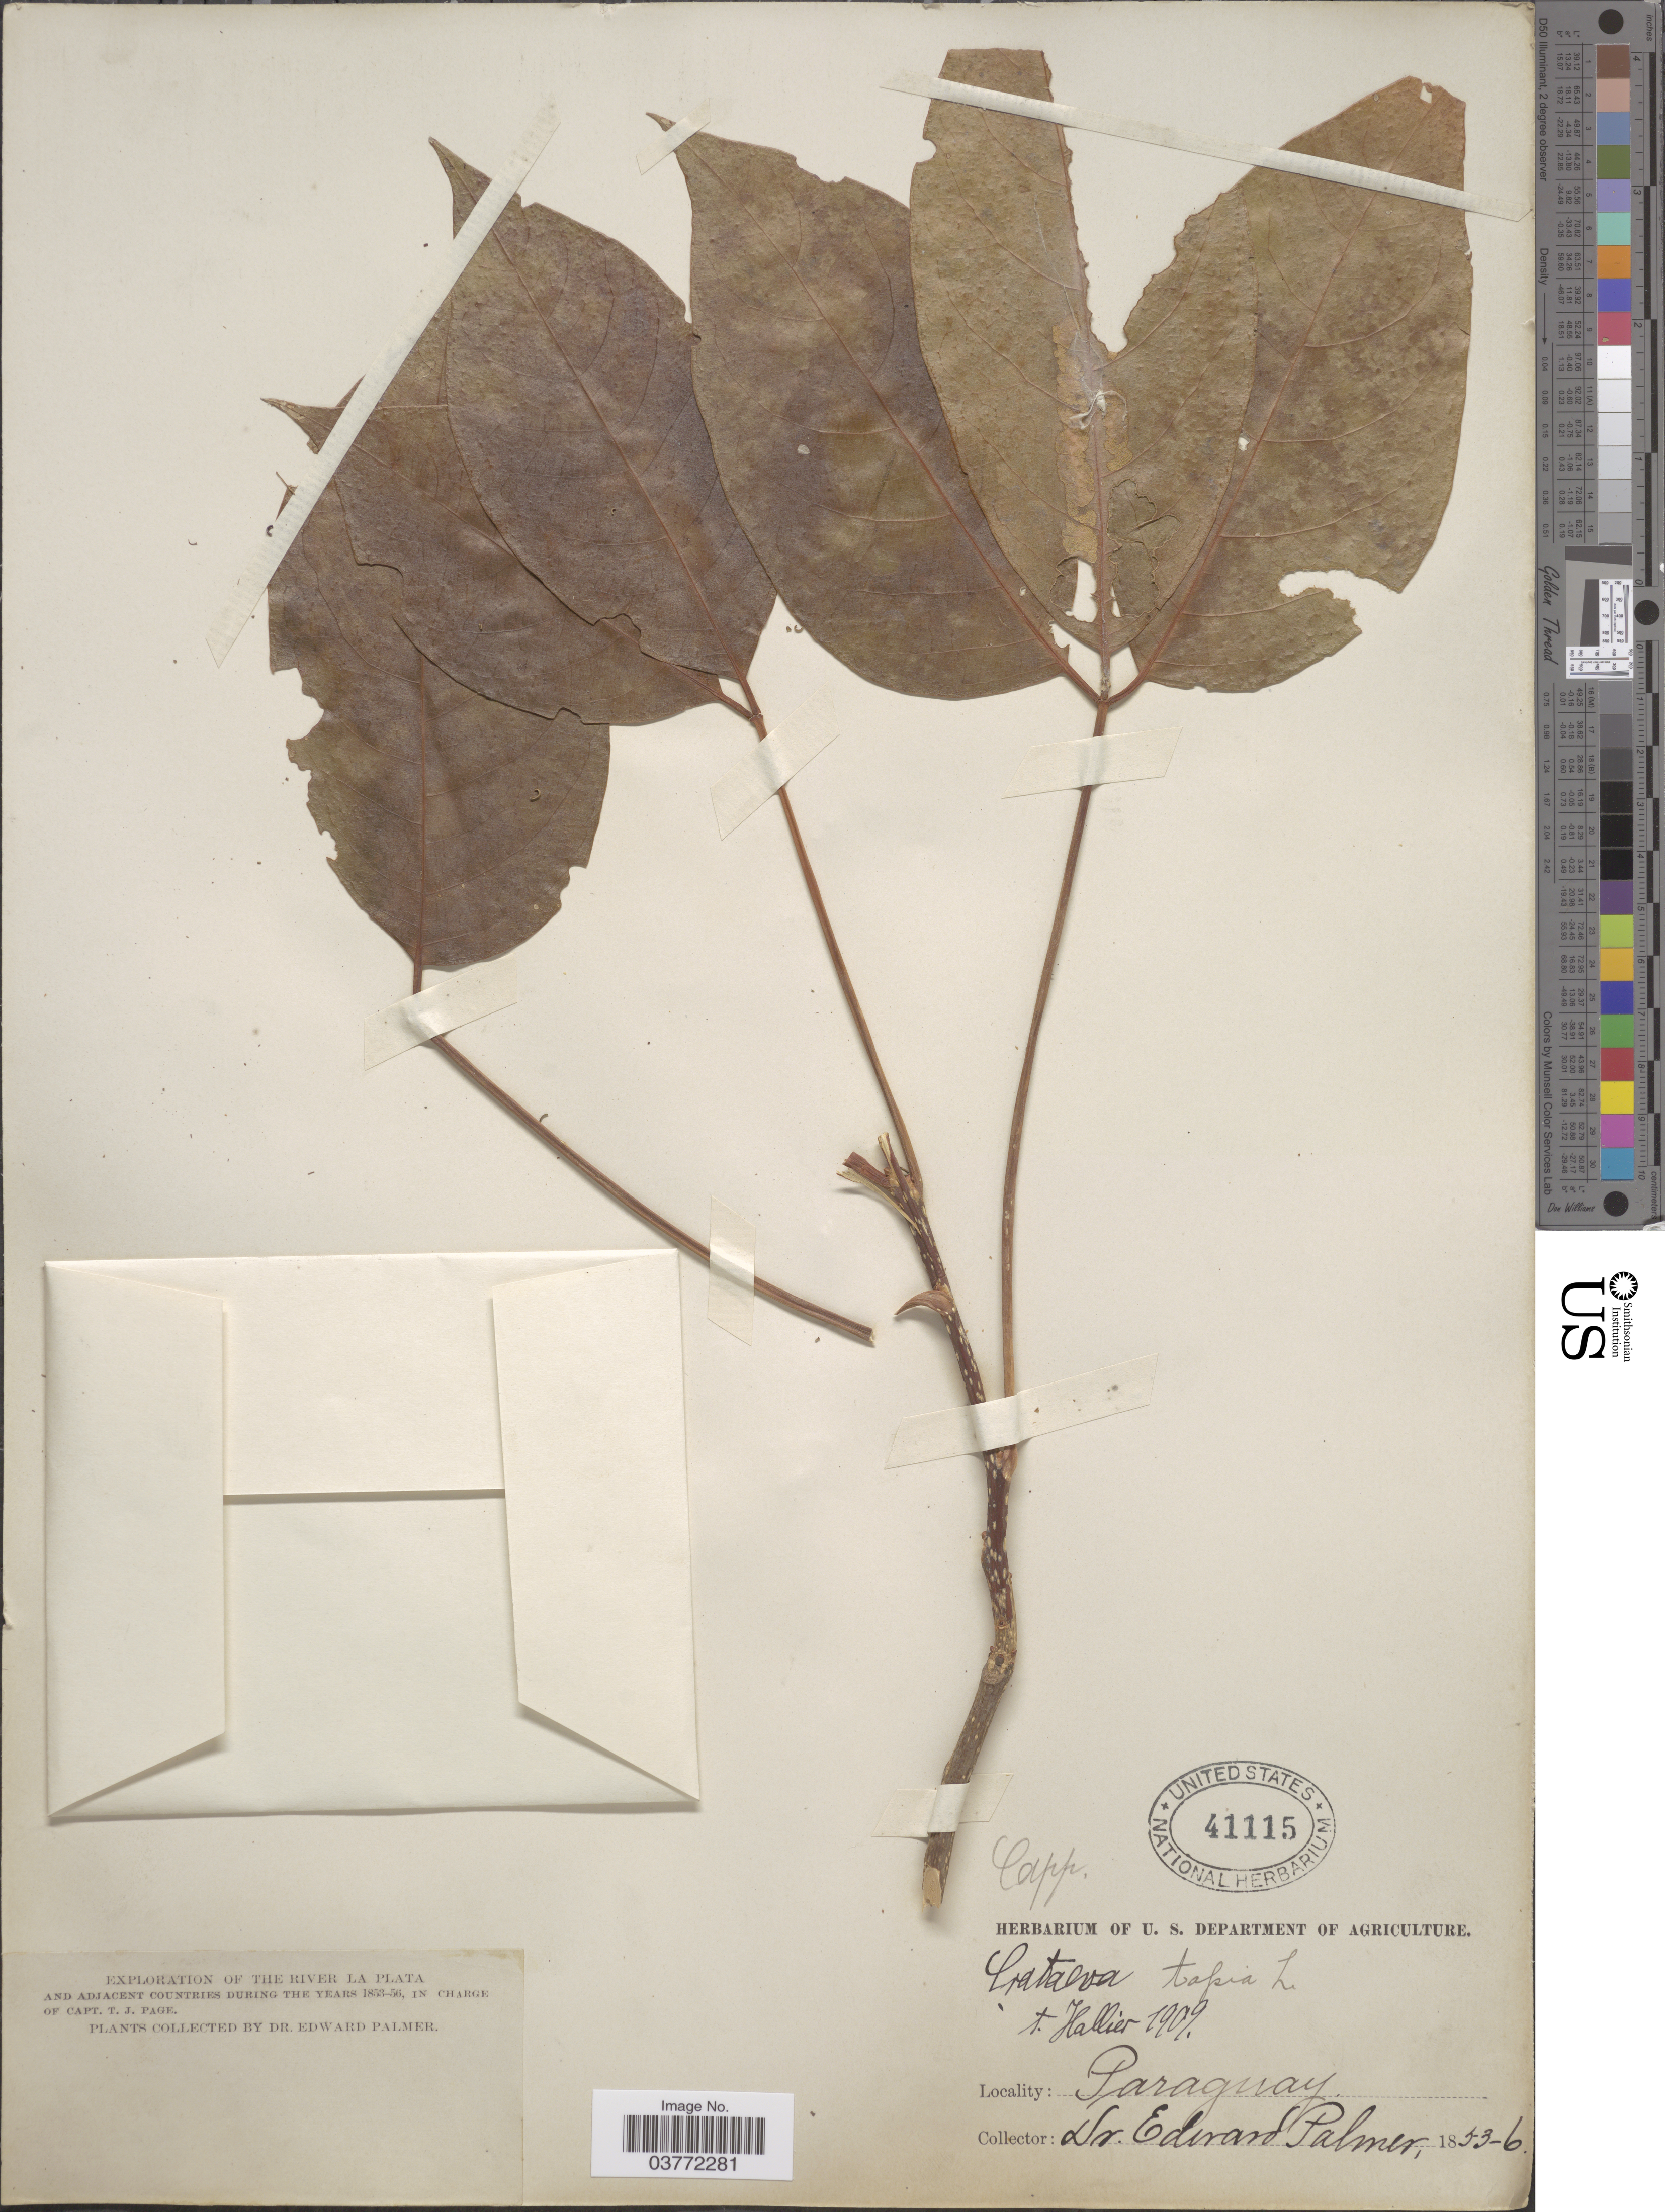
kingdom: Plantae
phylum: Tracheophyta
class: Magnoliopsida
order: Brassicales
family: Capparaceae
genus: Crateva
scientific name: Crateva tapia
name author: L.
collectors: E. Palmer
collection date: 1853/1856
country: Paraguay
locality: The River La Plata and adjacent countries.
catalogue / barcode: US 41115